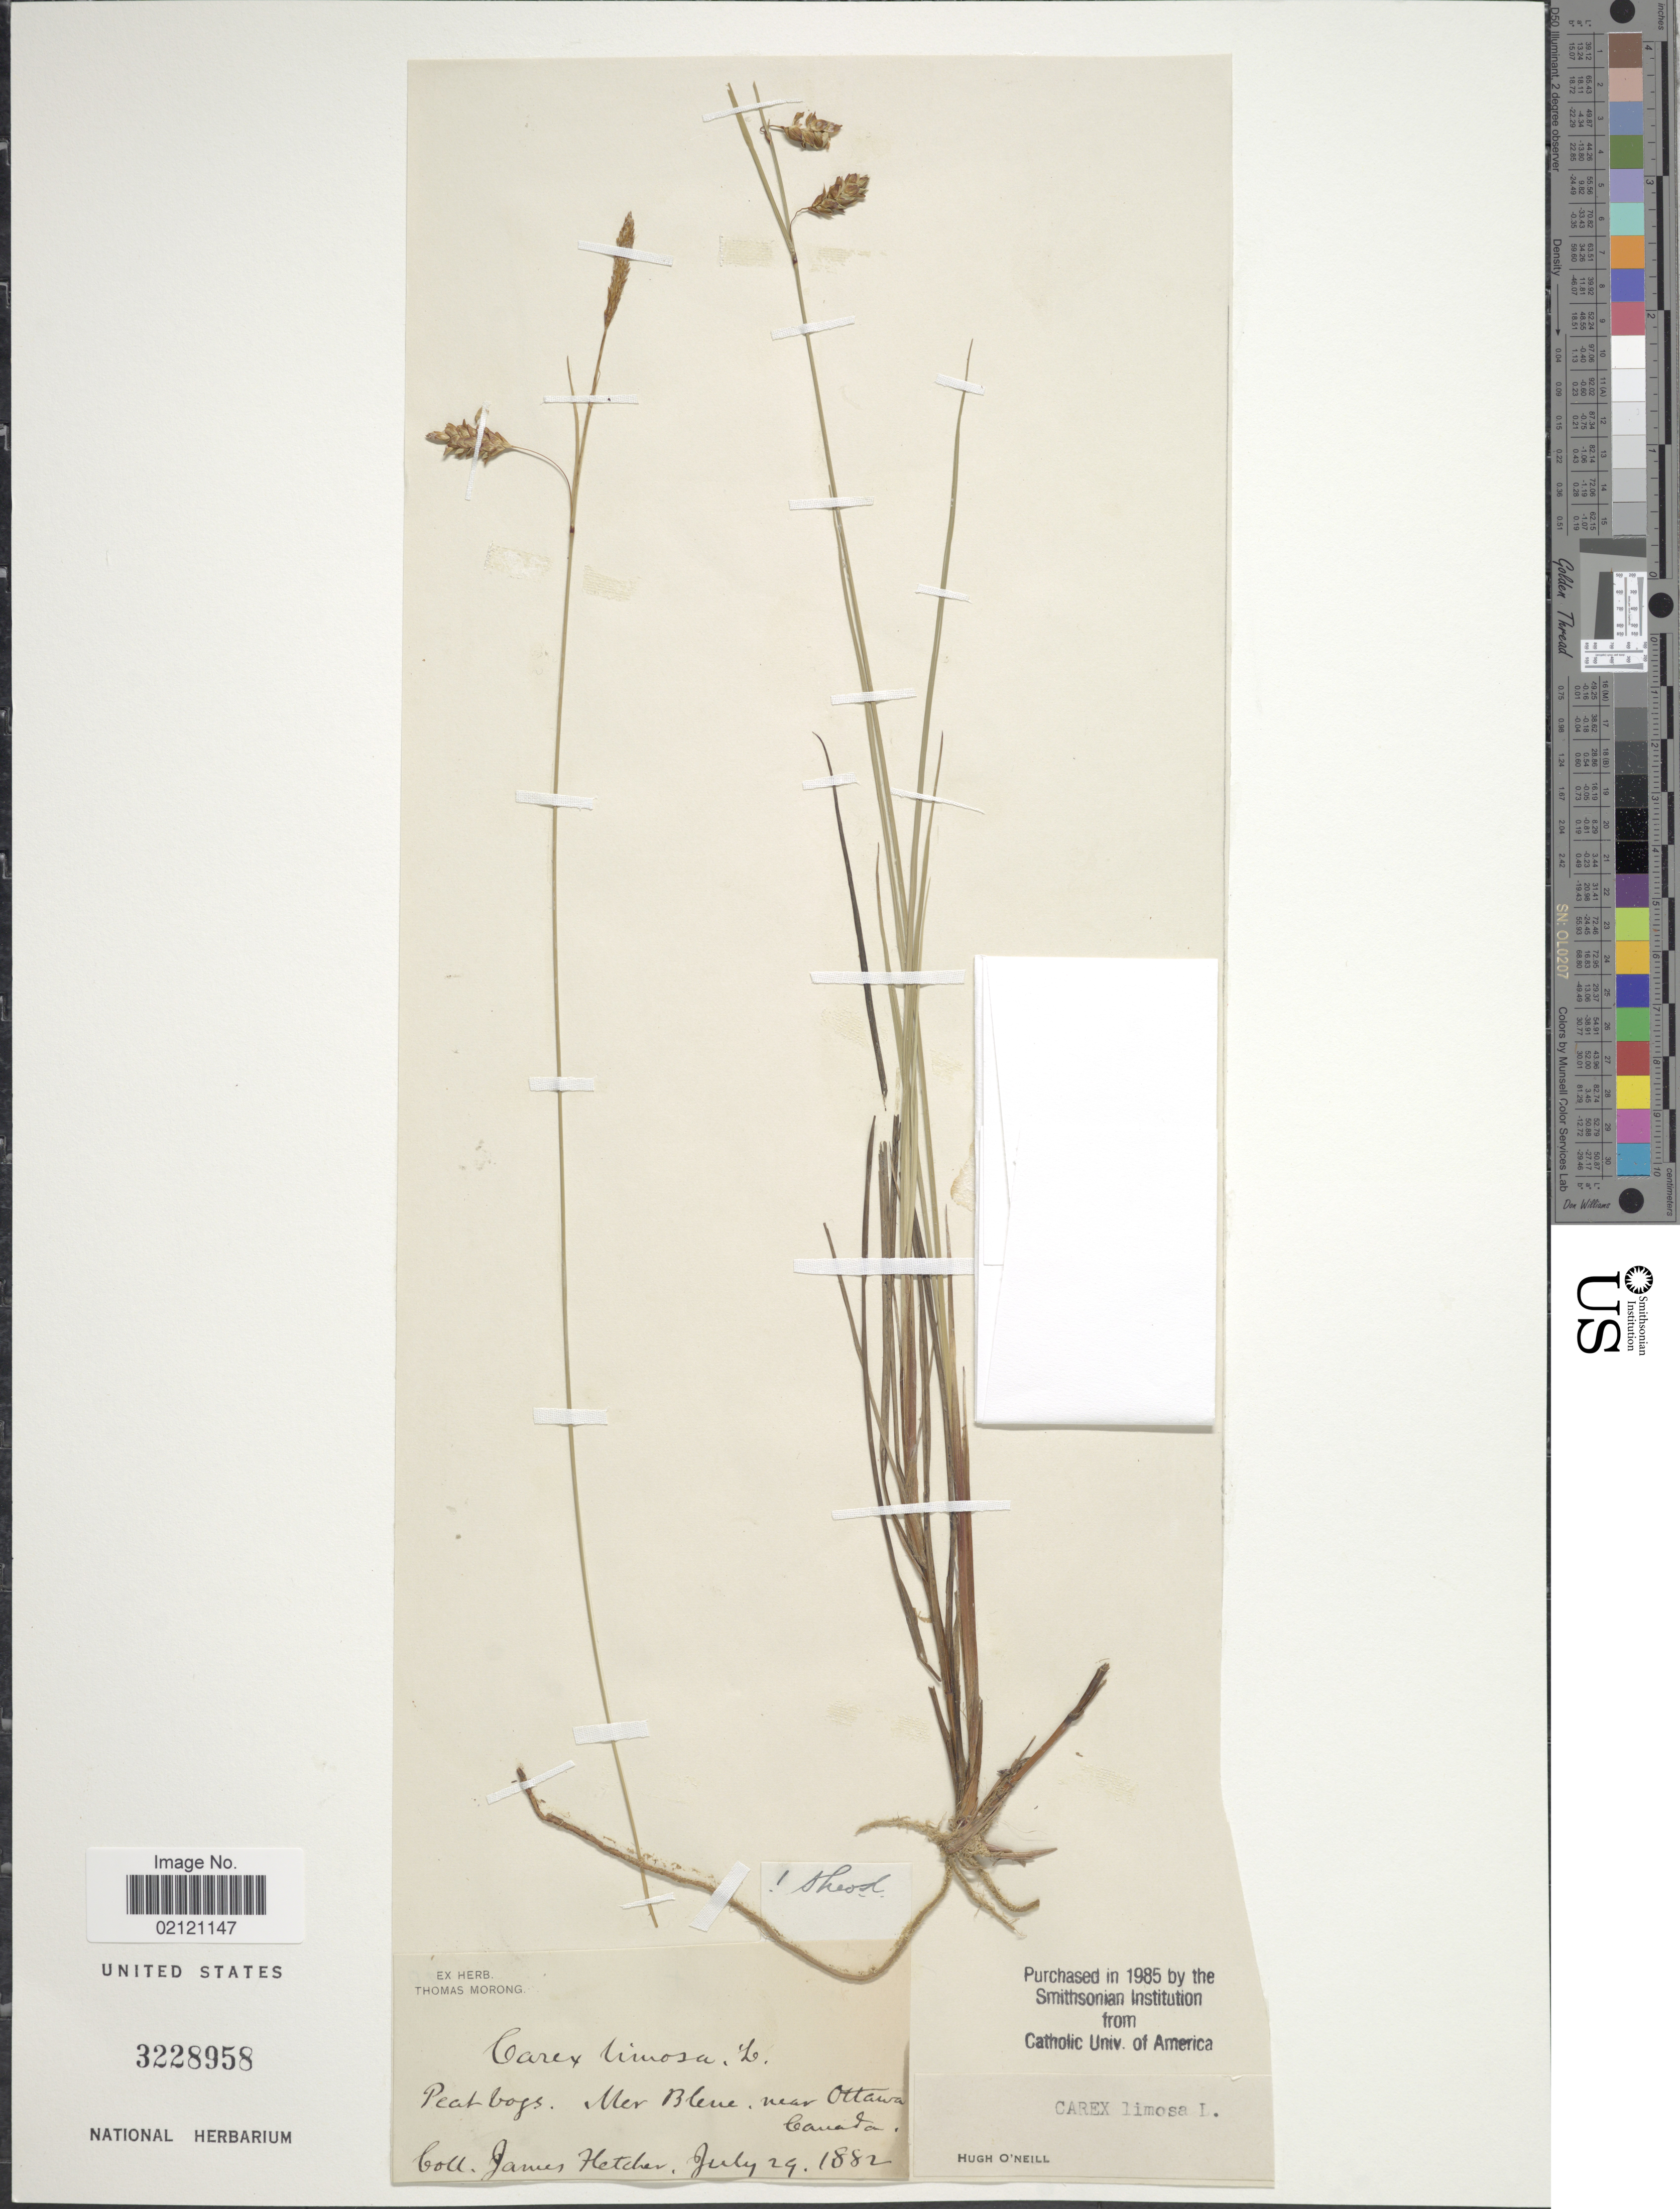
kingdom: Plantae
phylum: Tracheophyta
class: Liliopsida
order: Poales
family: Cyperaceae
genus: Carex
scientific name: Carex limosa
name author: L.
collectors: J. Hetcher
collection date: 1882-07-29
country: Canada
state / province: Ontario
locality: Peat bogs, Mer Bleue, near Ottawa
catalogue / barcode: US 3228958